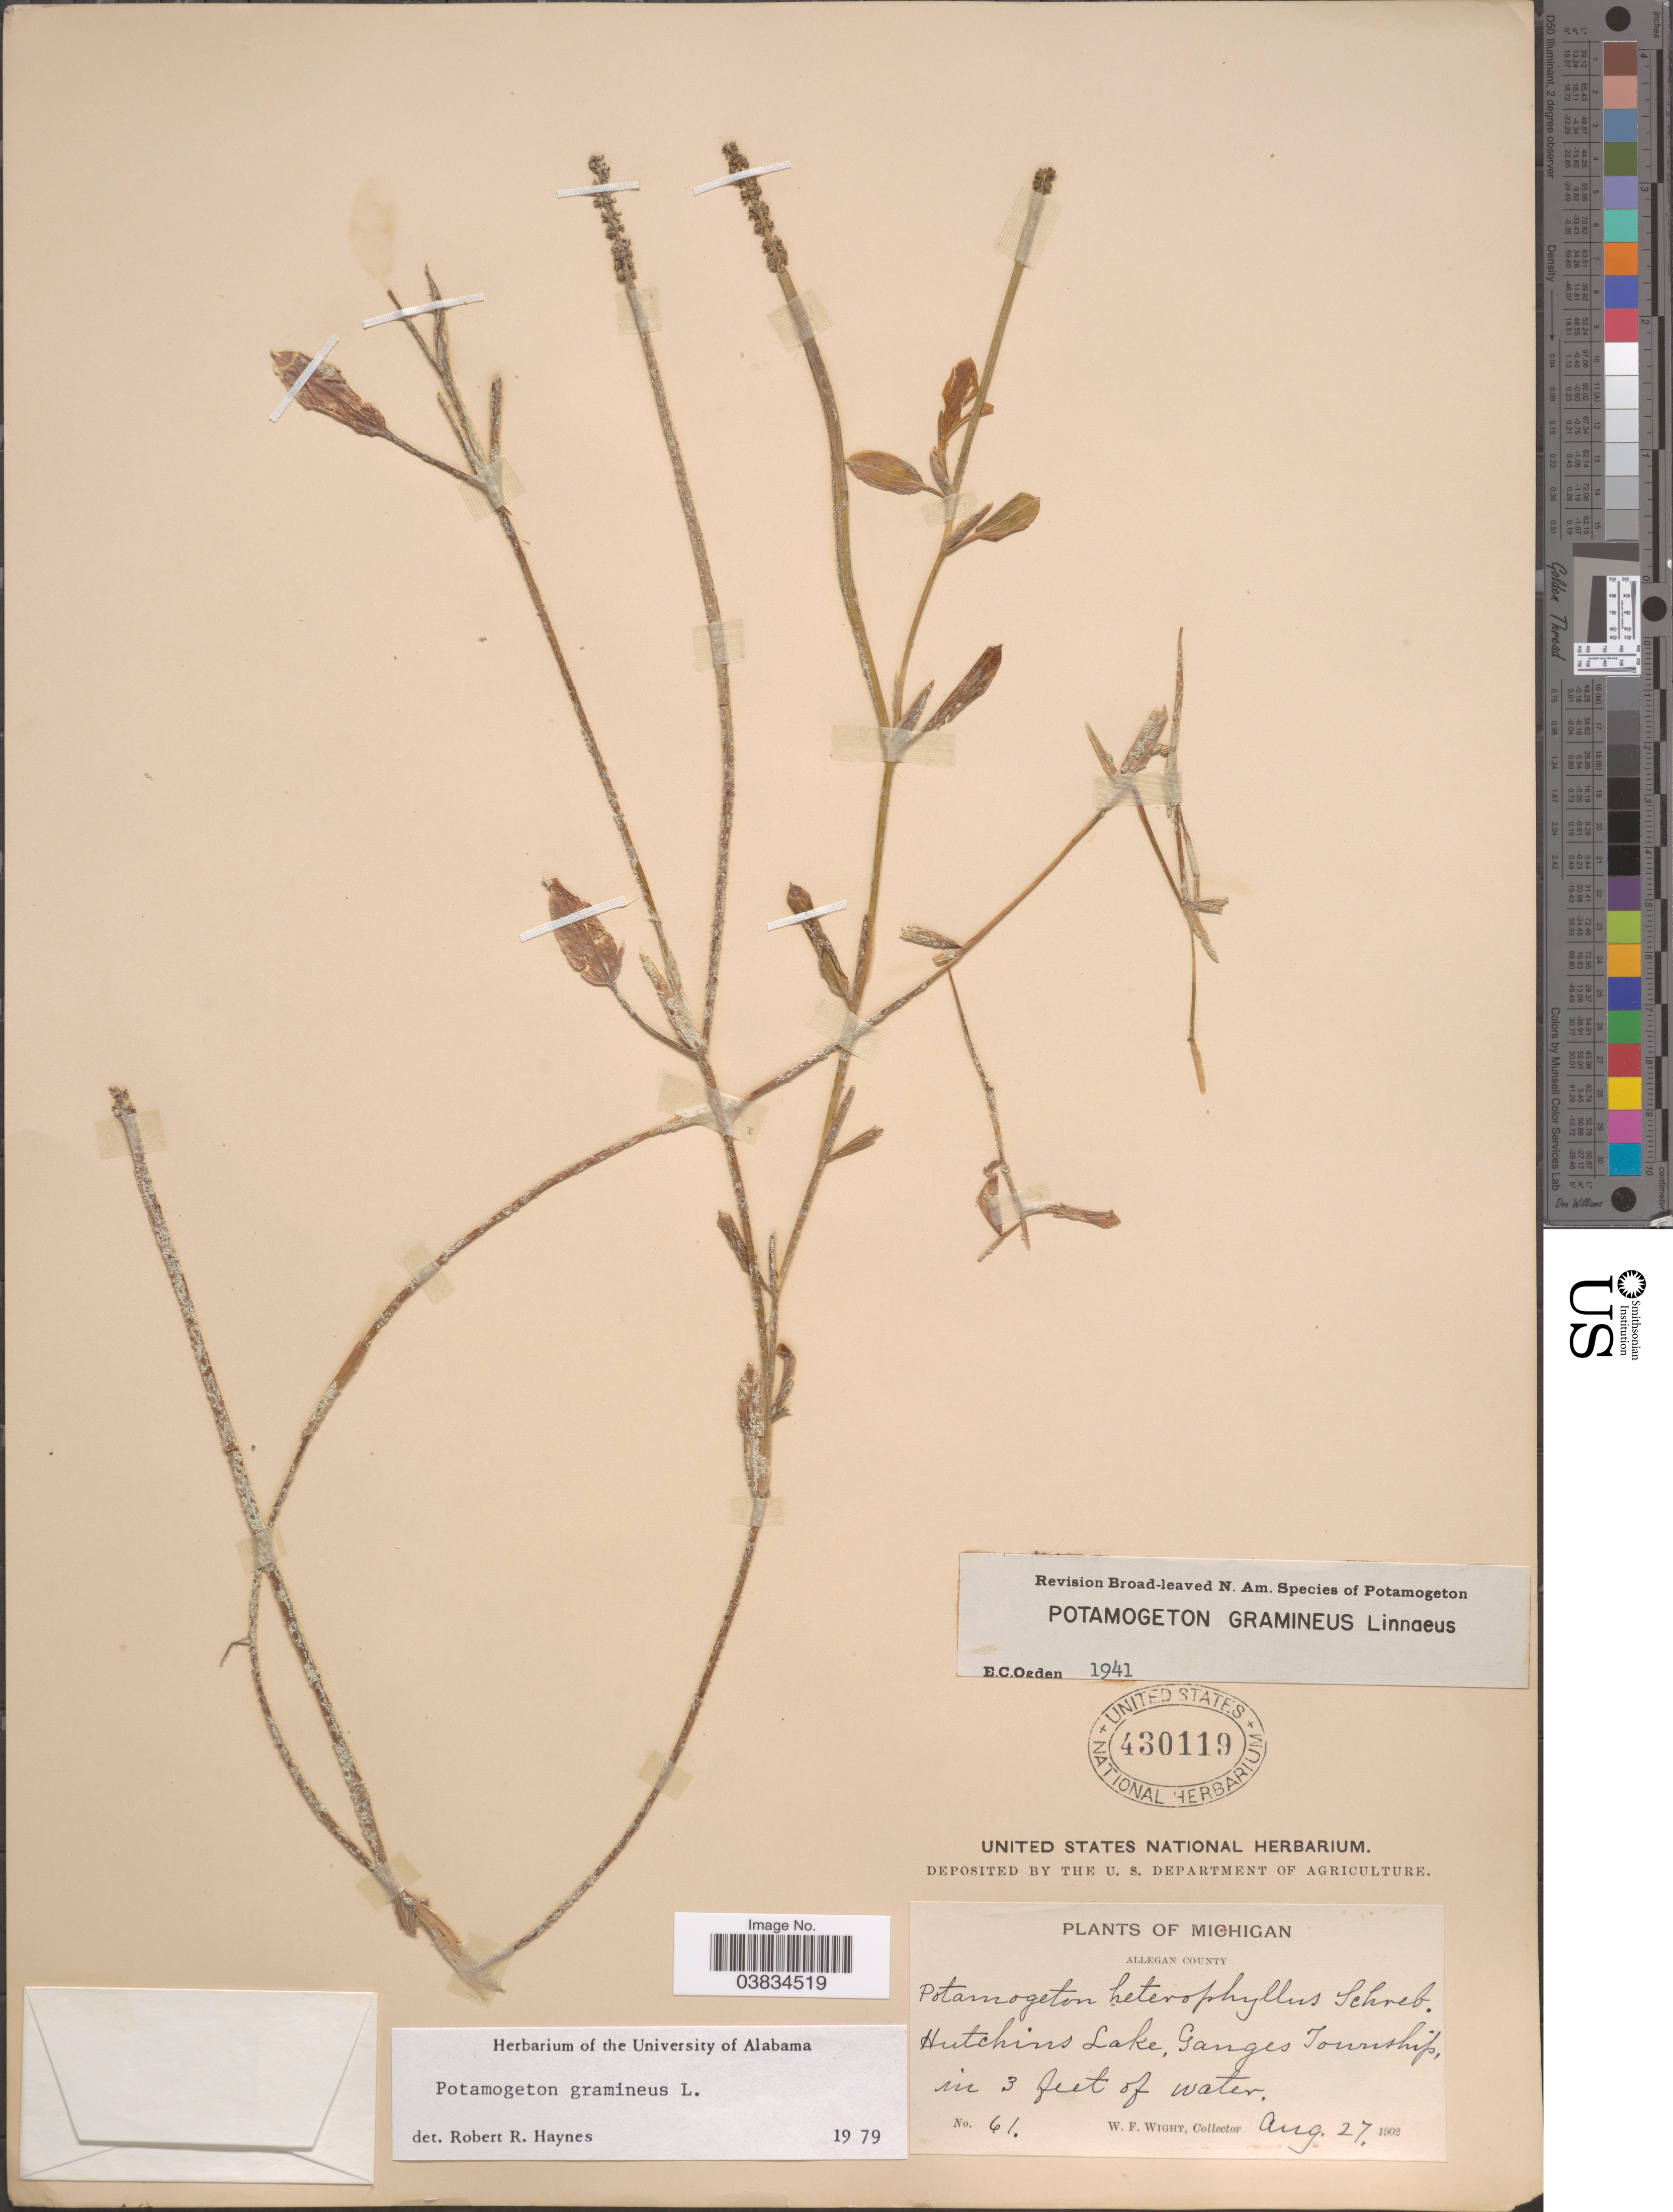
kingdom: Plantae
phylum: Tracheophyta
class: Liliopsida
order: Alismatales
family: Potamogetonaceae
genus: Potamogeton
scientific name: Potamogeton gramineus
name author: L.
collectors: W. Wight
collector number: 61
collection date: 1902-08-27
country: United States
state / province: Michigan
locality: Allegan County. Hutchins Lake, Ganges Township.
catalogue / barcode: US 430119